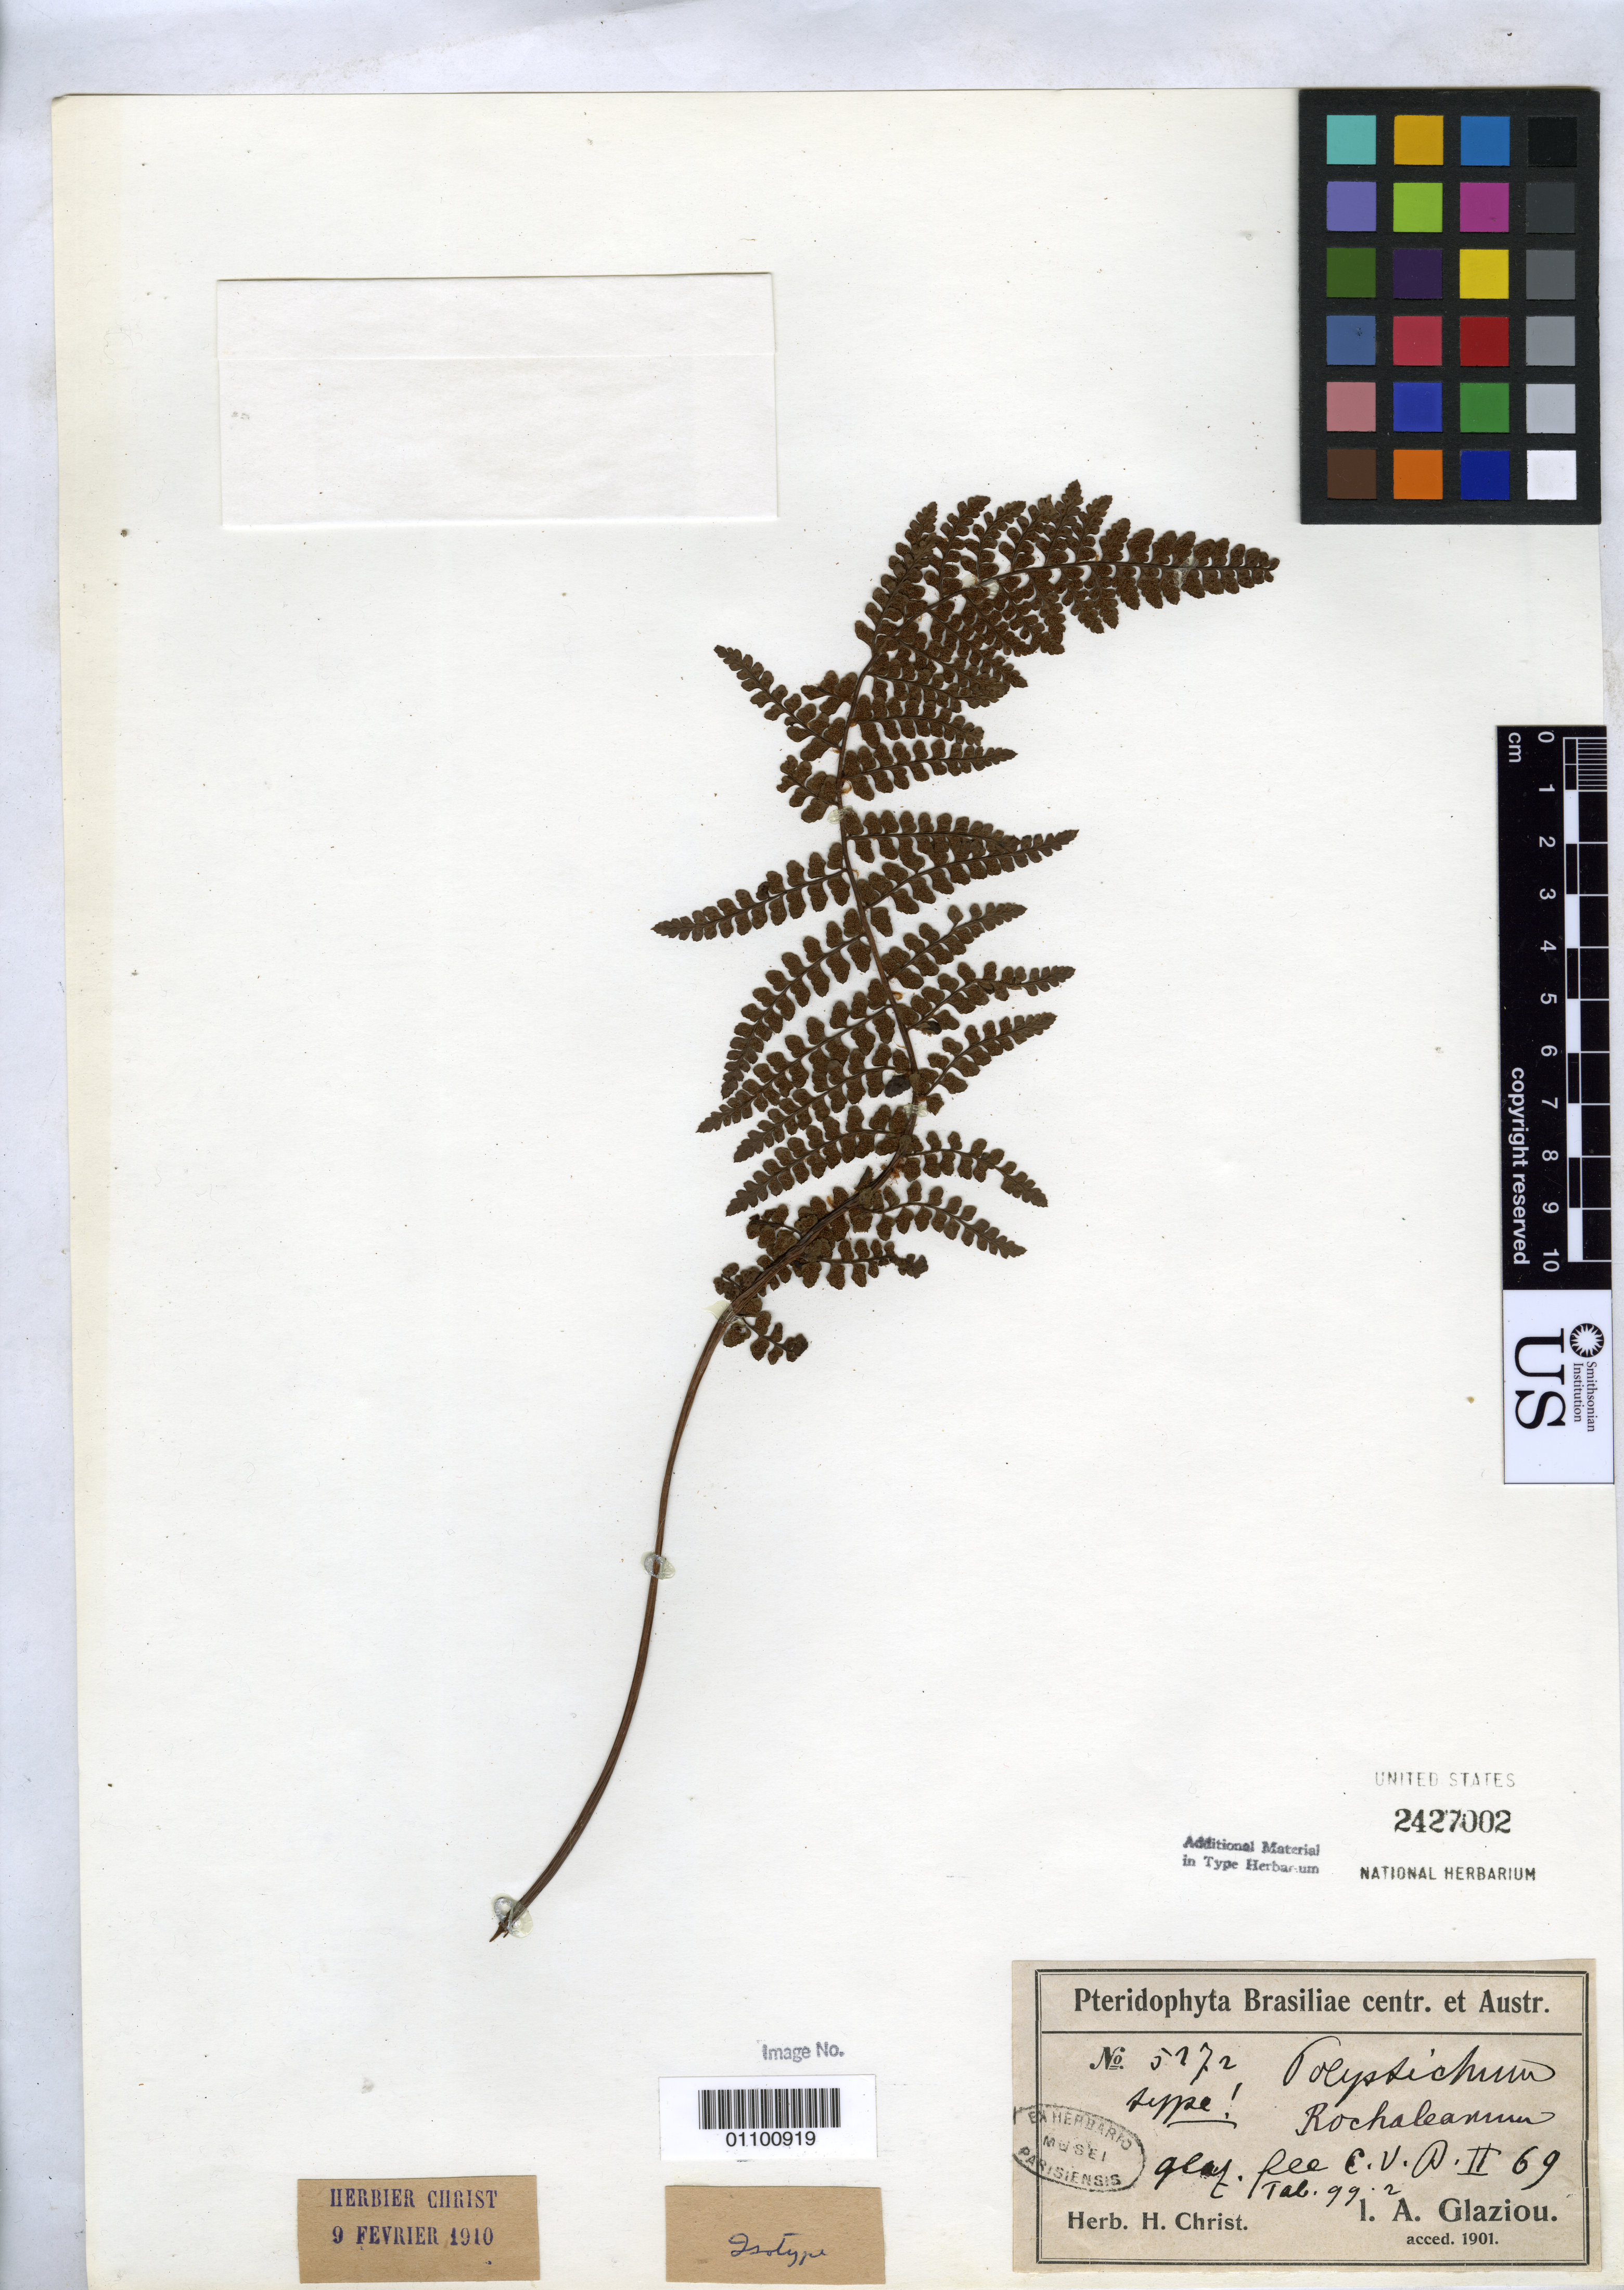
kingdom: Plantae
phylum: Tracheophyta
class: Polypodiopsida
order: Polypodiales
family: Dryopteridaceae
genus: Polystichum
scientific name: Polystichum rochaleanum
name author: Glaz. ex Fée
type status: Isotype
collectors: A. F. M. Glaziou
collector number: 5272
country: Brazil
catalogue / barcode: US 2427002